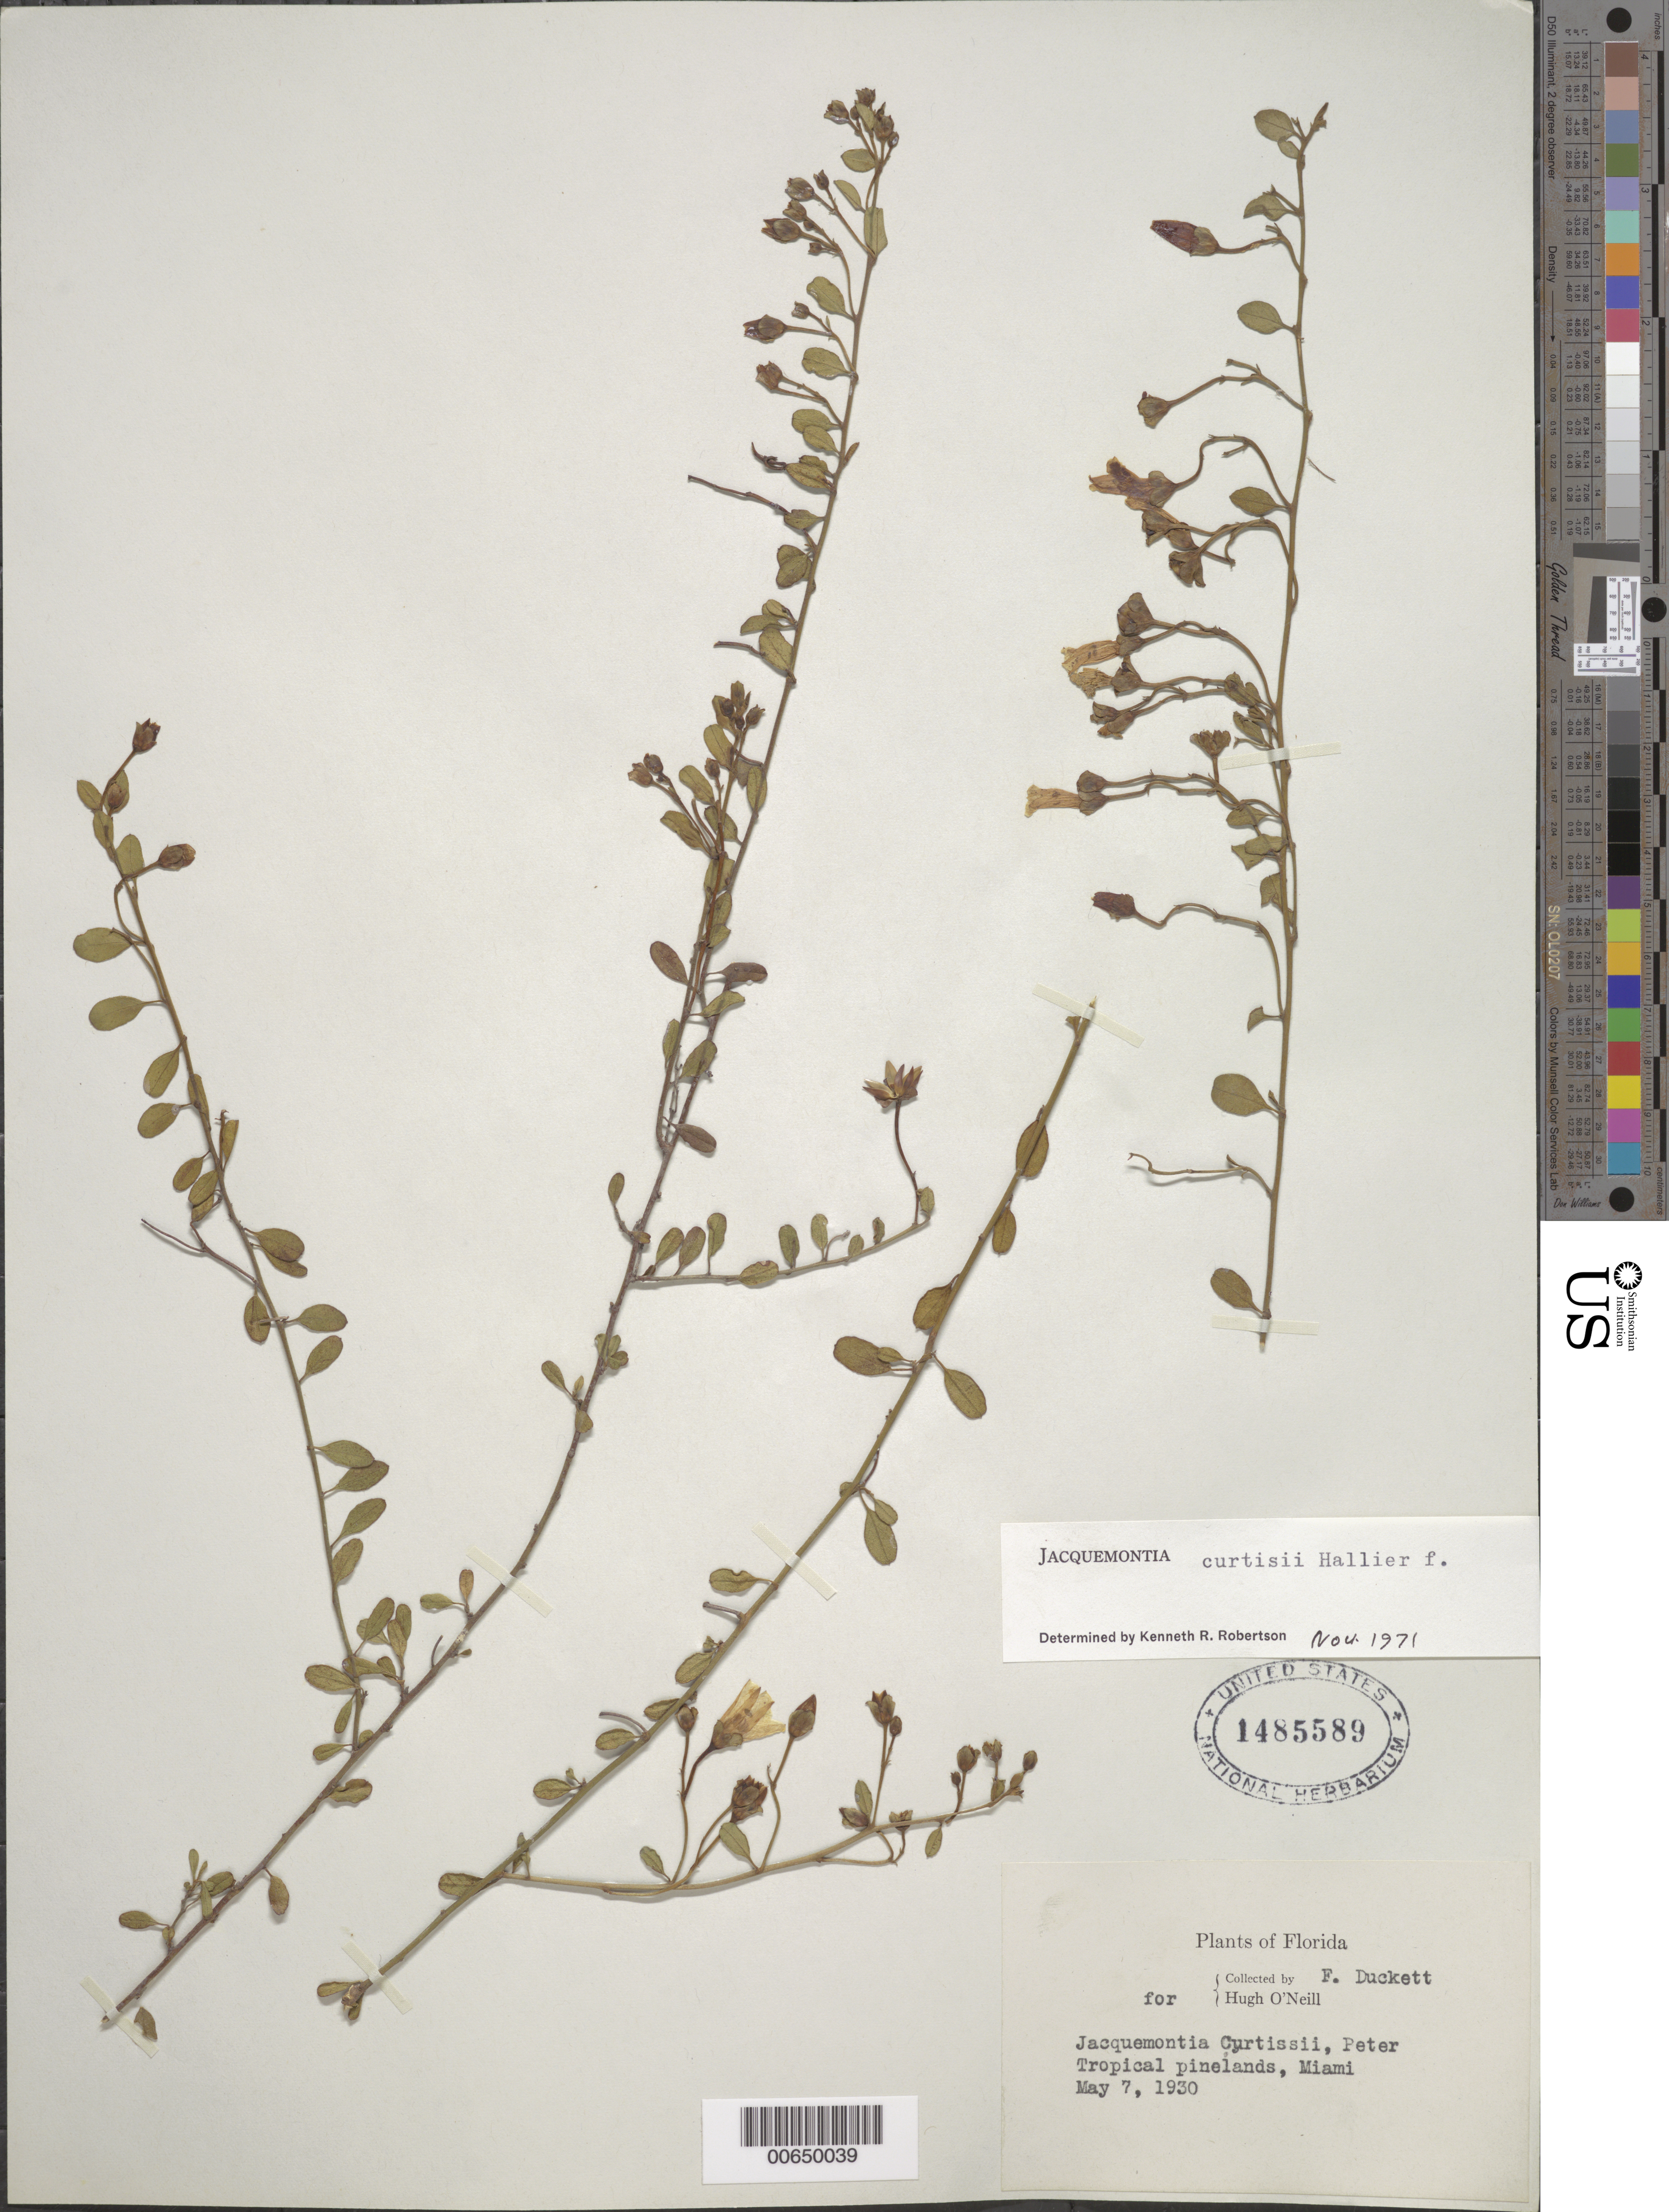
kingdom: Plantae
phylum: Tracheophyta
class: Magnoliopsida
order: Solanales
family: Convolvulaceae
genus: Jacquemontia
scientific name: Jacquemontia curtissii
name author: Peter ex Hallier f.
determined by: Robertson, K.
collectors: F. Duckett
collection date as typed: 07 May 1930 or 05 Jul 1930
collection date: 1930-05-07 or 1930-07-05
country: United States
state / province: Florida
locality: Miami.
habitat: Tropical pinelands.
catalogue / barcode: US 1485589